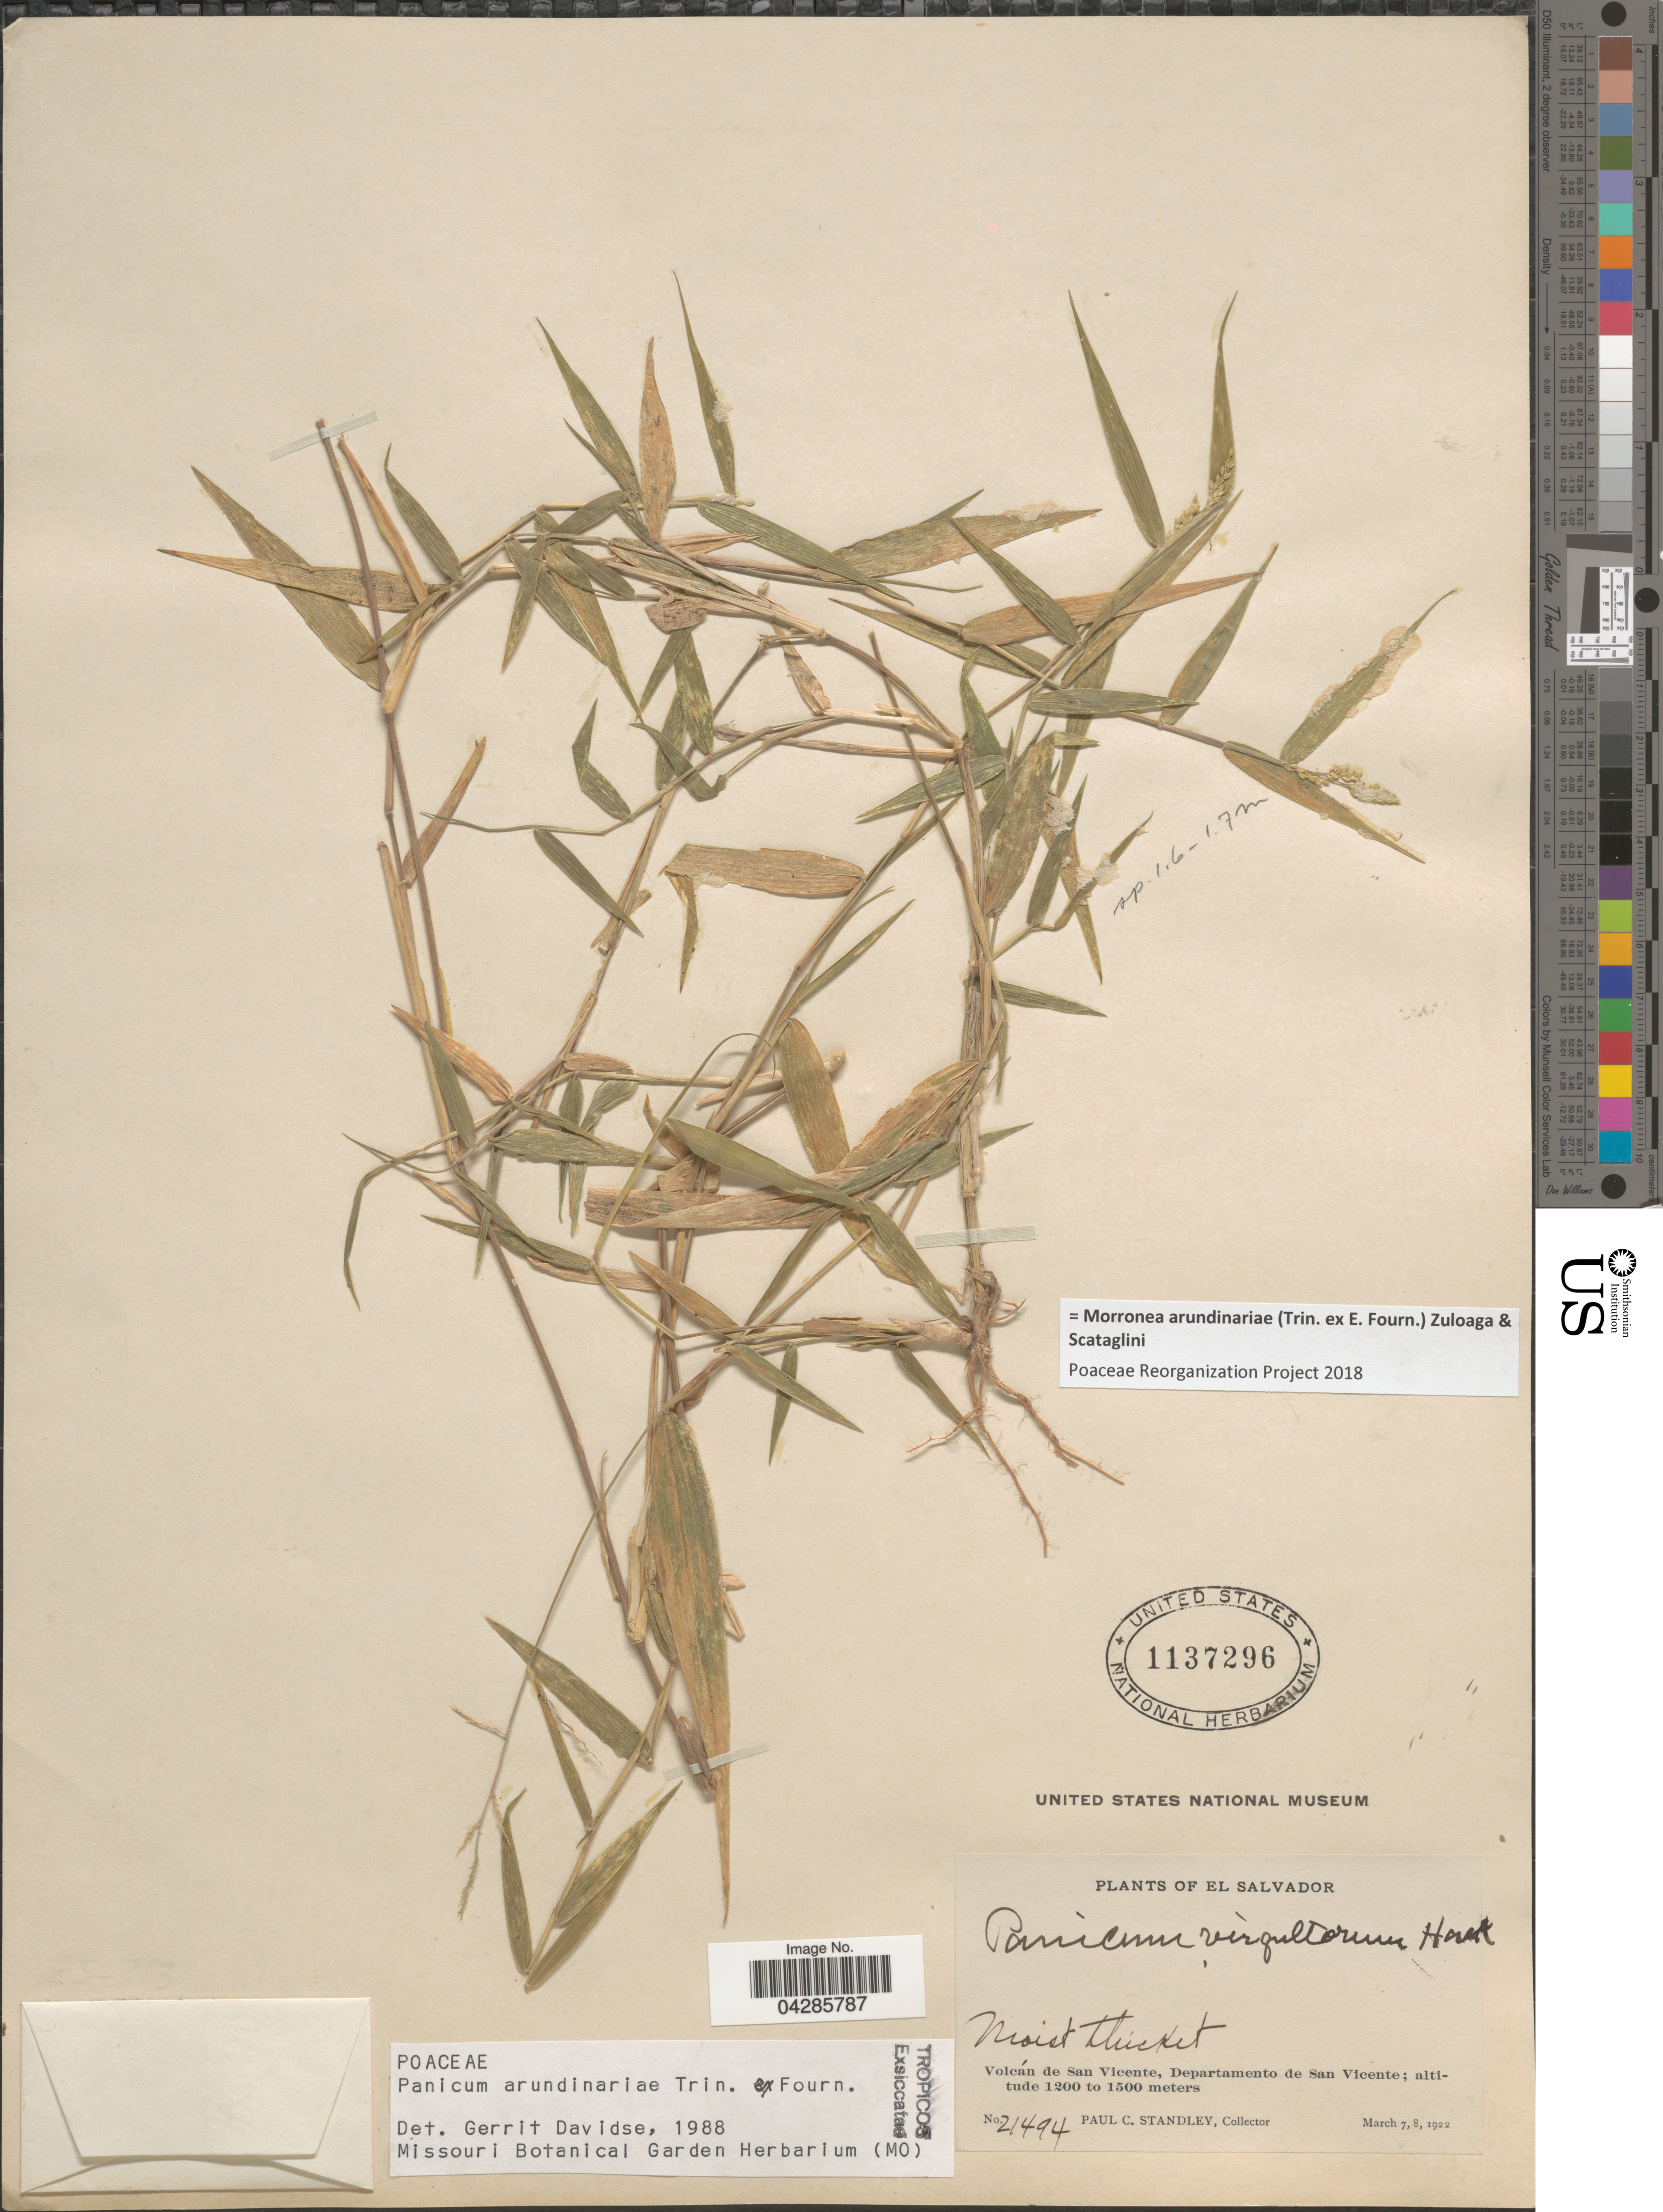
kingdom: Plantae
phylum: Tracheophyta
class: Liliopsida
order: Poales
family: Poaceae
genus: Morronea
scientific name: Morronea arundinariae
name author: (Trin. ex E. Fourn.) Zuloaga & Scataglini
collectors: P. C. Standley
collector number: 21494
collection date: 1922-03-07/1922-03-08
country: El Salvador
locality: Moist thicket. Volcán de San Vicente, Departamento de San Vicente.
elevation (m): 1200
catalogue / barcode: US 1137296